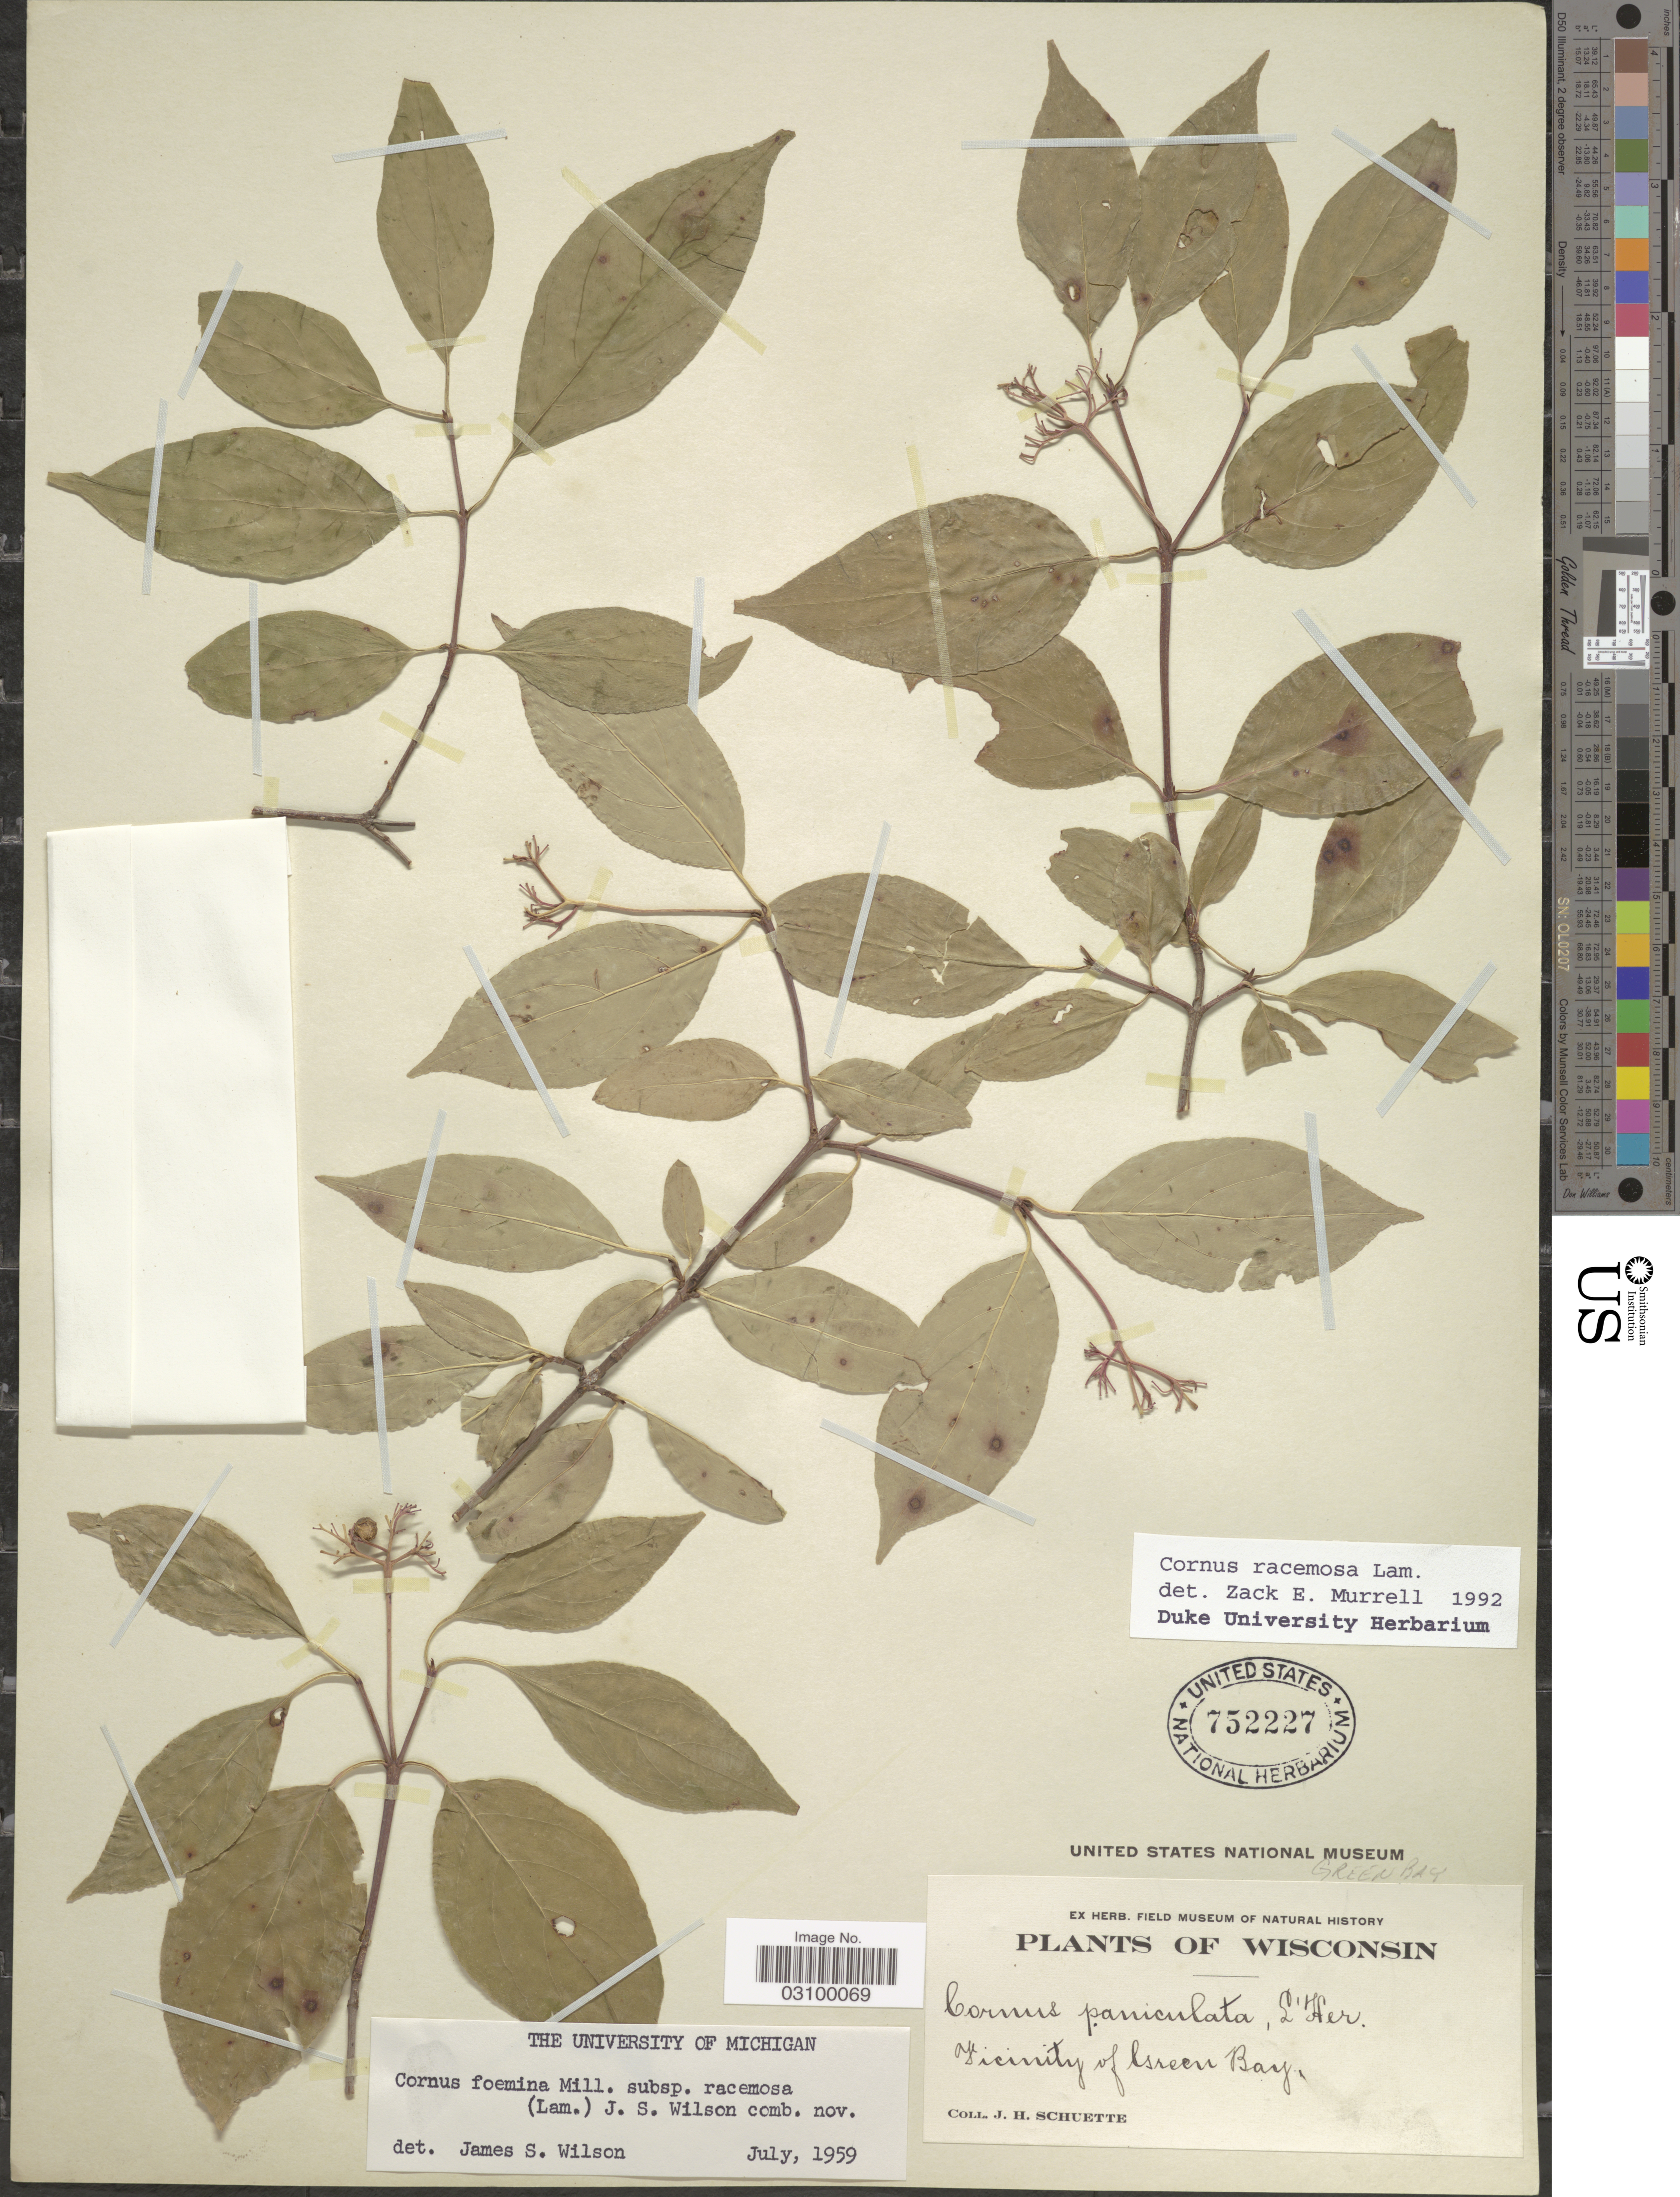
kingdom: Plantae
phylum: Tracheophyta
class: Magnoliopsida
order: Cornales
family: Cornaceae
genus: Cornus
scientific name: Cornus racemosa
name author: Lam.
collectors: J. H. Schuette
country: United States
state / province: Wisconsin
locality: Vicinity of Green Bay. Green Bay.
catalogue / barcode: US 752227